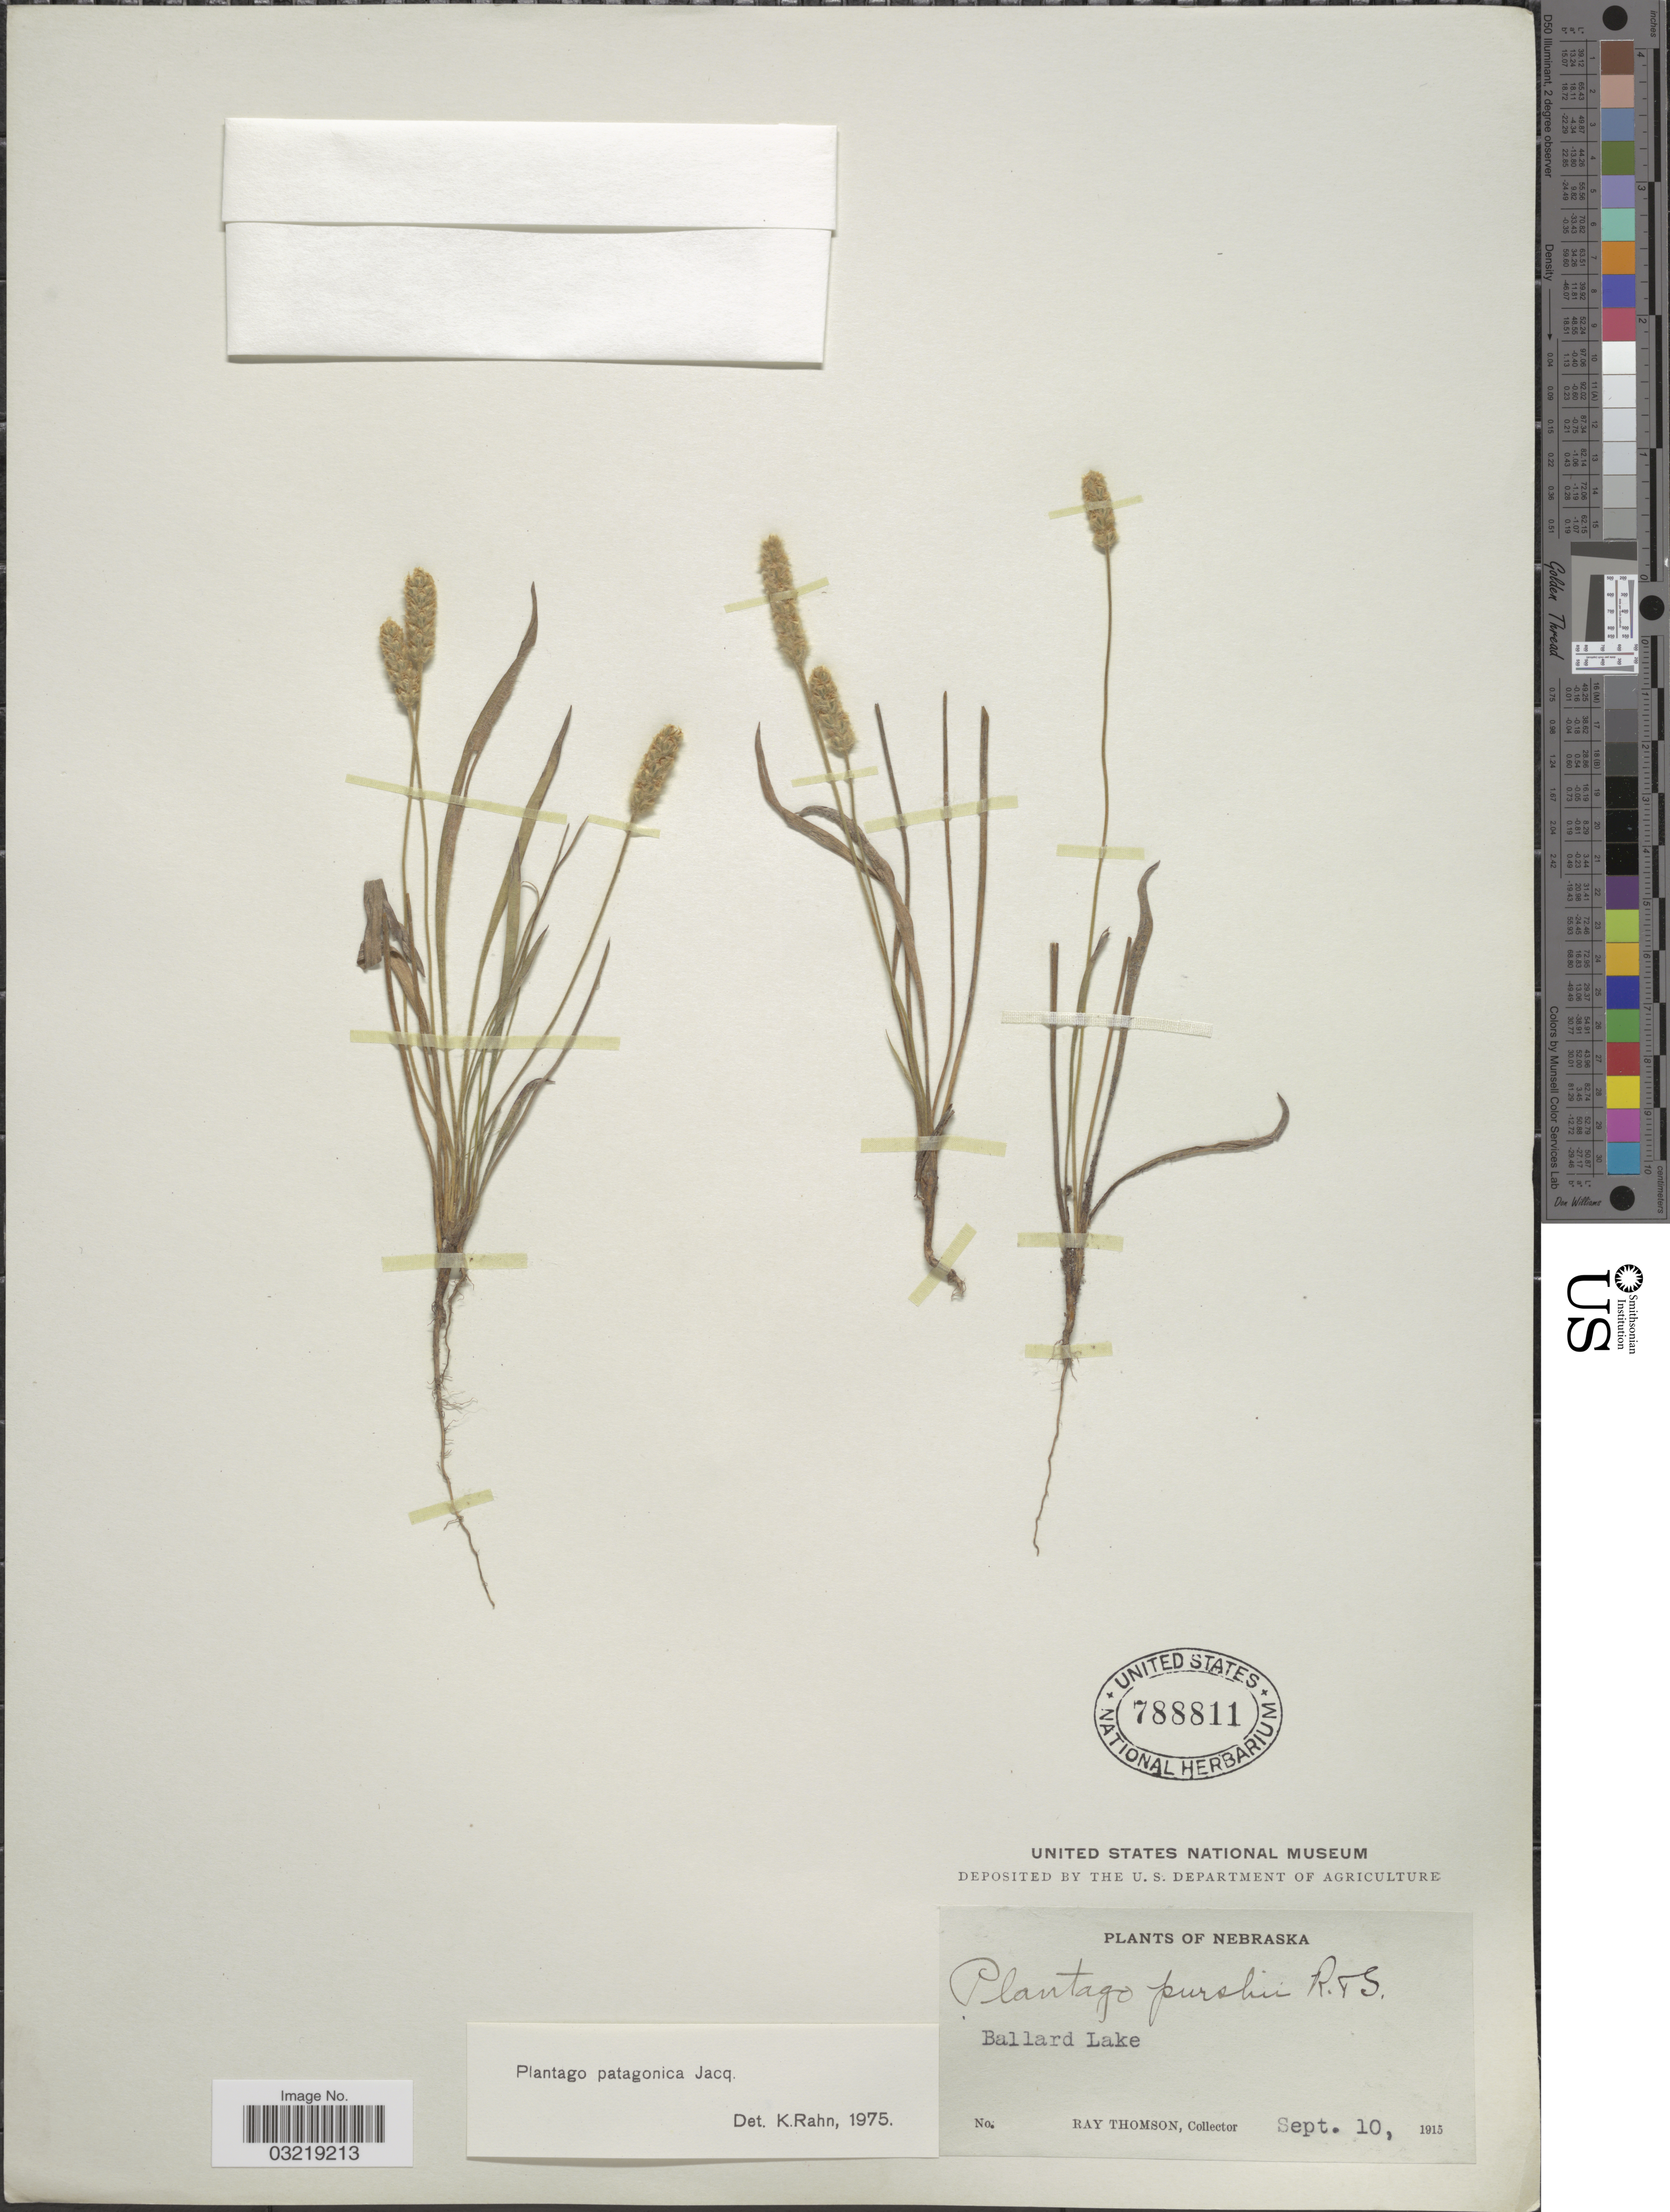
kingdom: Plantae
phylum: Tracheophyta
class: Magnoliopsida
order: Lamiales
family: Plantaginaceae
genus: Plantago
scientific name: Plantago patagonica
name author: Jacq.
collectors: R. Thomson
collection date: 1915-09-10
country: United States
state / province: Nebraska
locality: Ballard Lake.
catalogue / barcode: US 788811